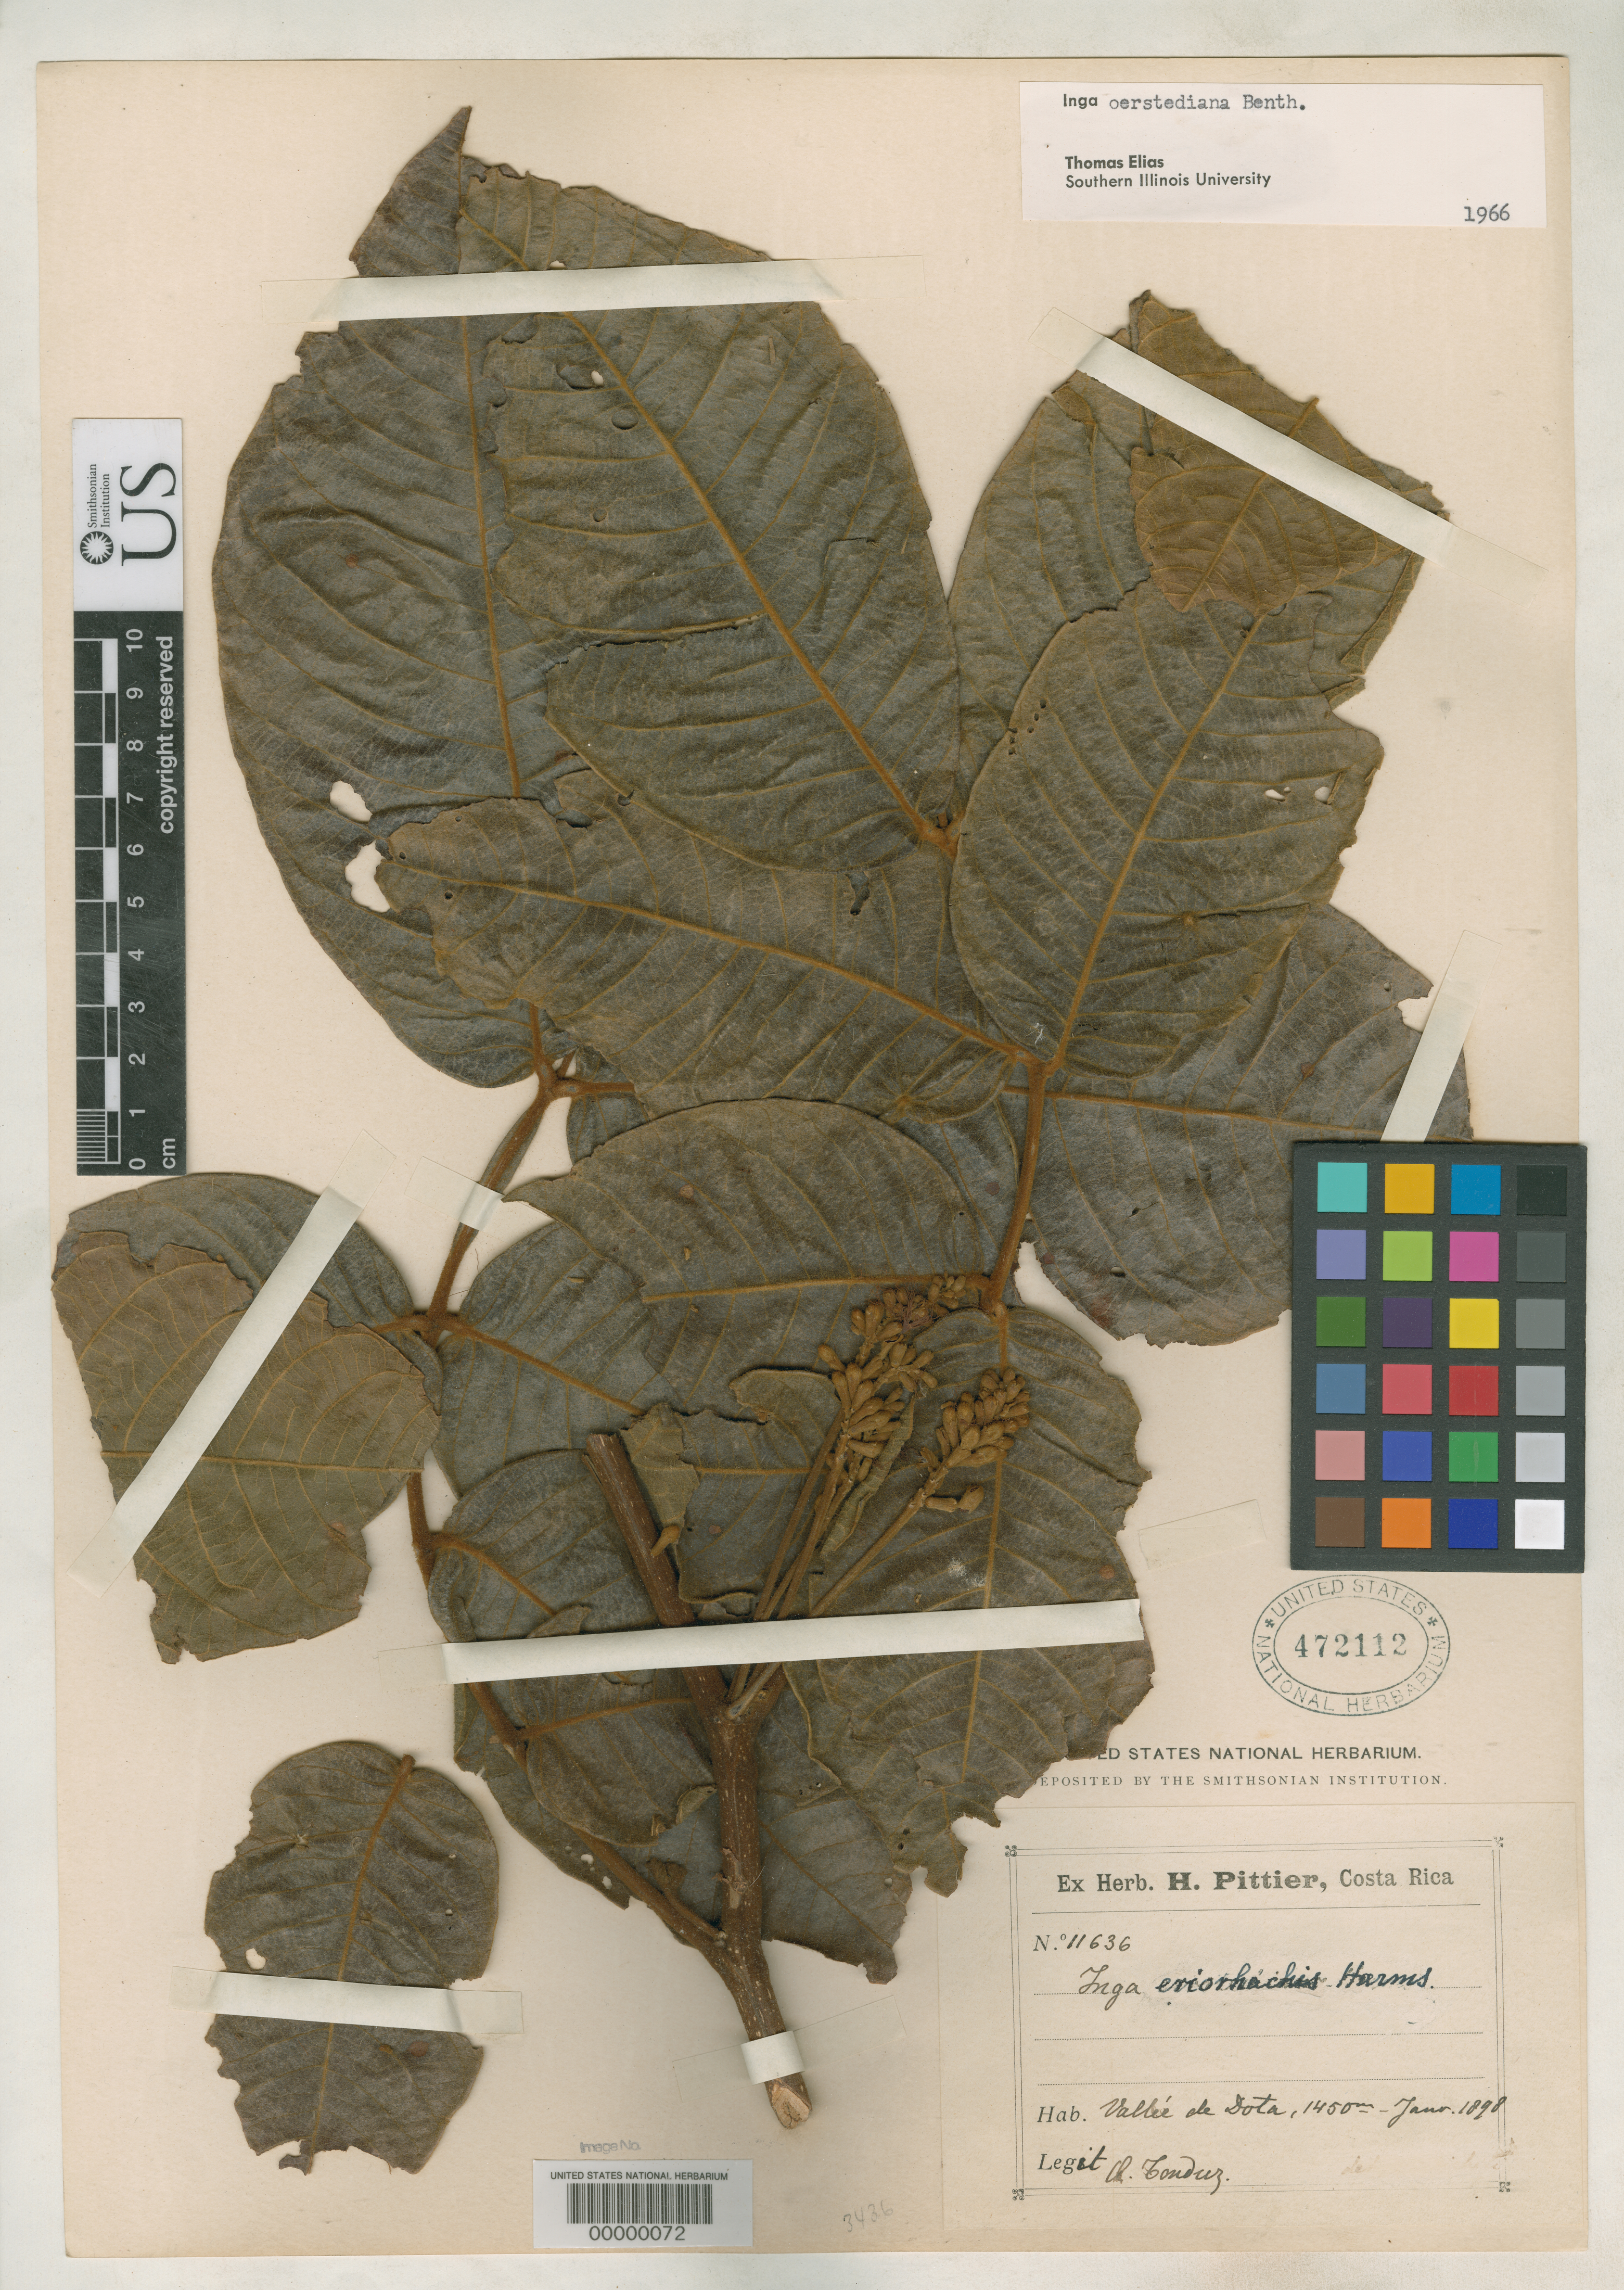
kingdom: Plantae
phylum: Tracheophyta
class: Magnoliopsida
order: Fabales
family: Fabaceae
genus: Inga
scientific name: Inga eriorhachis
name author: Harms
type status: Isotype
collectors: A. Tonduz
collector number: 11636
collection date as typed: Jan 1898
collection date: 1898-01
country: Costa Rica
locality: Santa Maria de Dota, umgebung der Hacienda Behmira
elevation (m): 1450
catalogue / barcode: US 472112